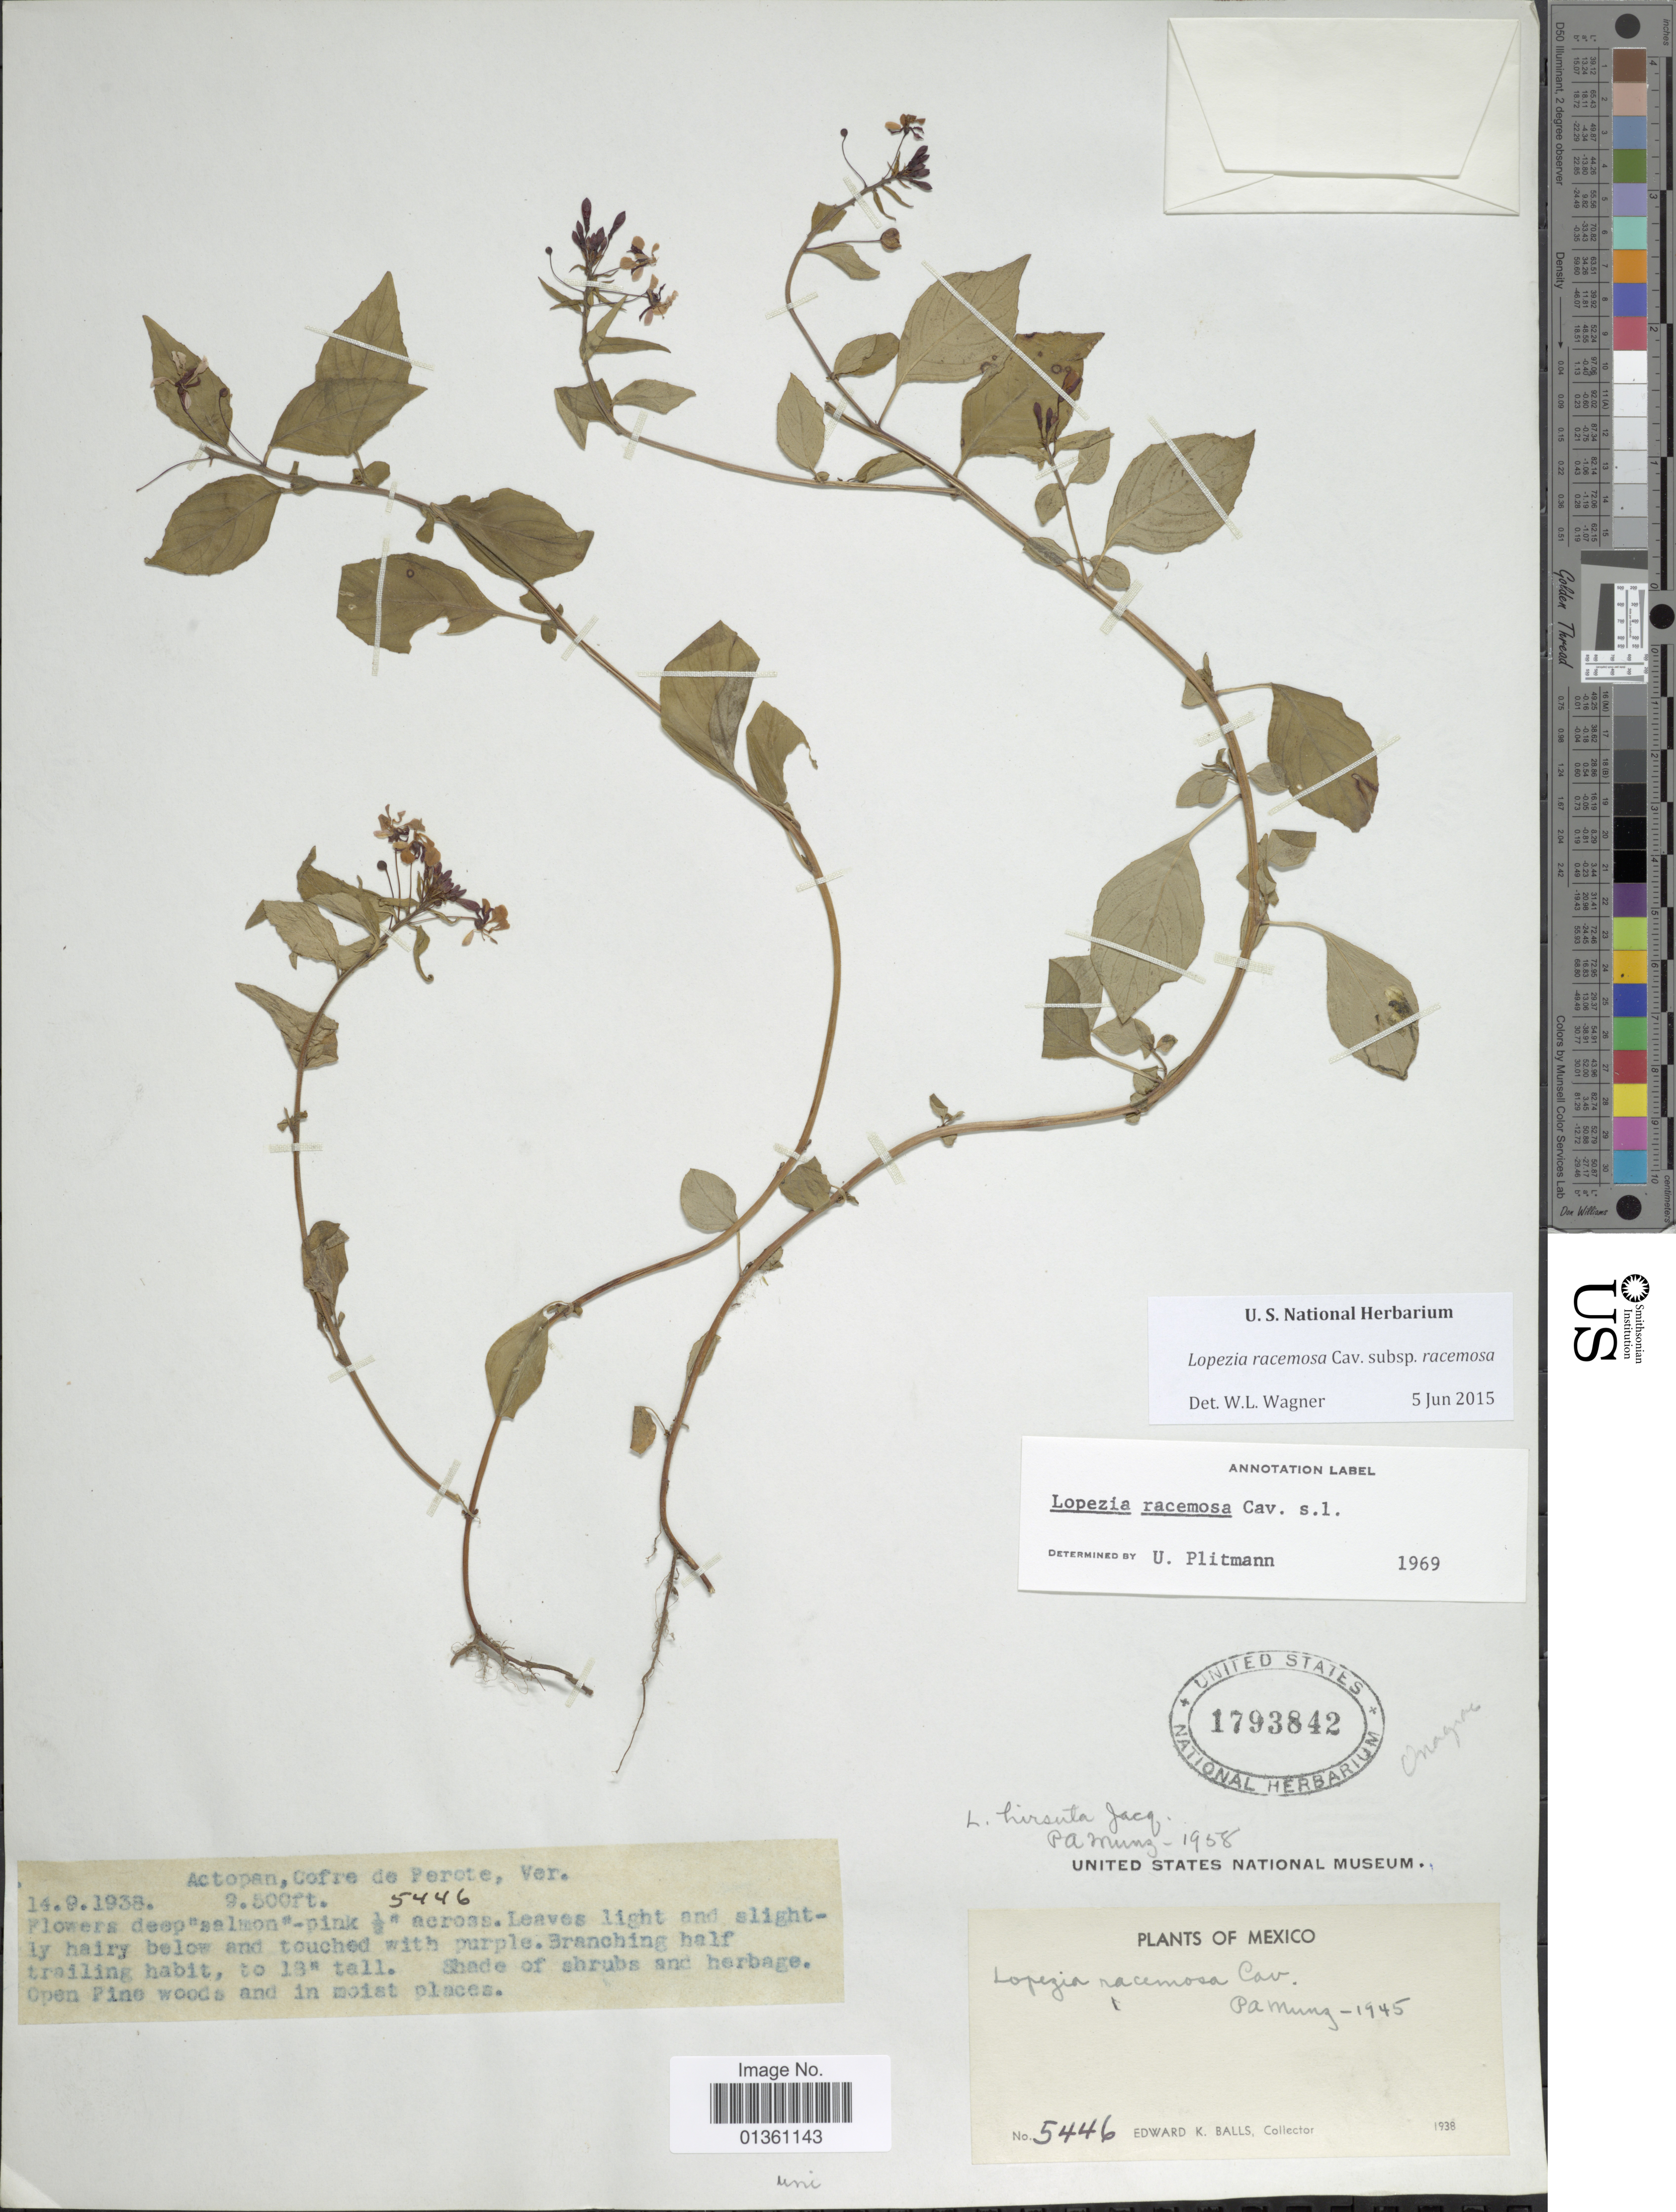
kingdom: Plantae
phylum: Tracheophyta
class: Magnoliopsida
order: Myrtales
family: Onagraceae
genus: Lopezia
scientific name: Lopezia racemosa subsp. racemosa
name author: Cav.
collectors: E. K. Balls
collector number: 5446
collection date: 1938-09-14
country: Mexico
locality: Actopan, Cofre de Perote, Ver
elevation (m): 2896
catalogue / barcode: US 1793842